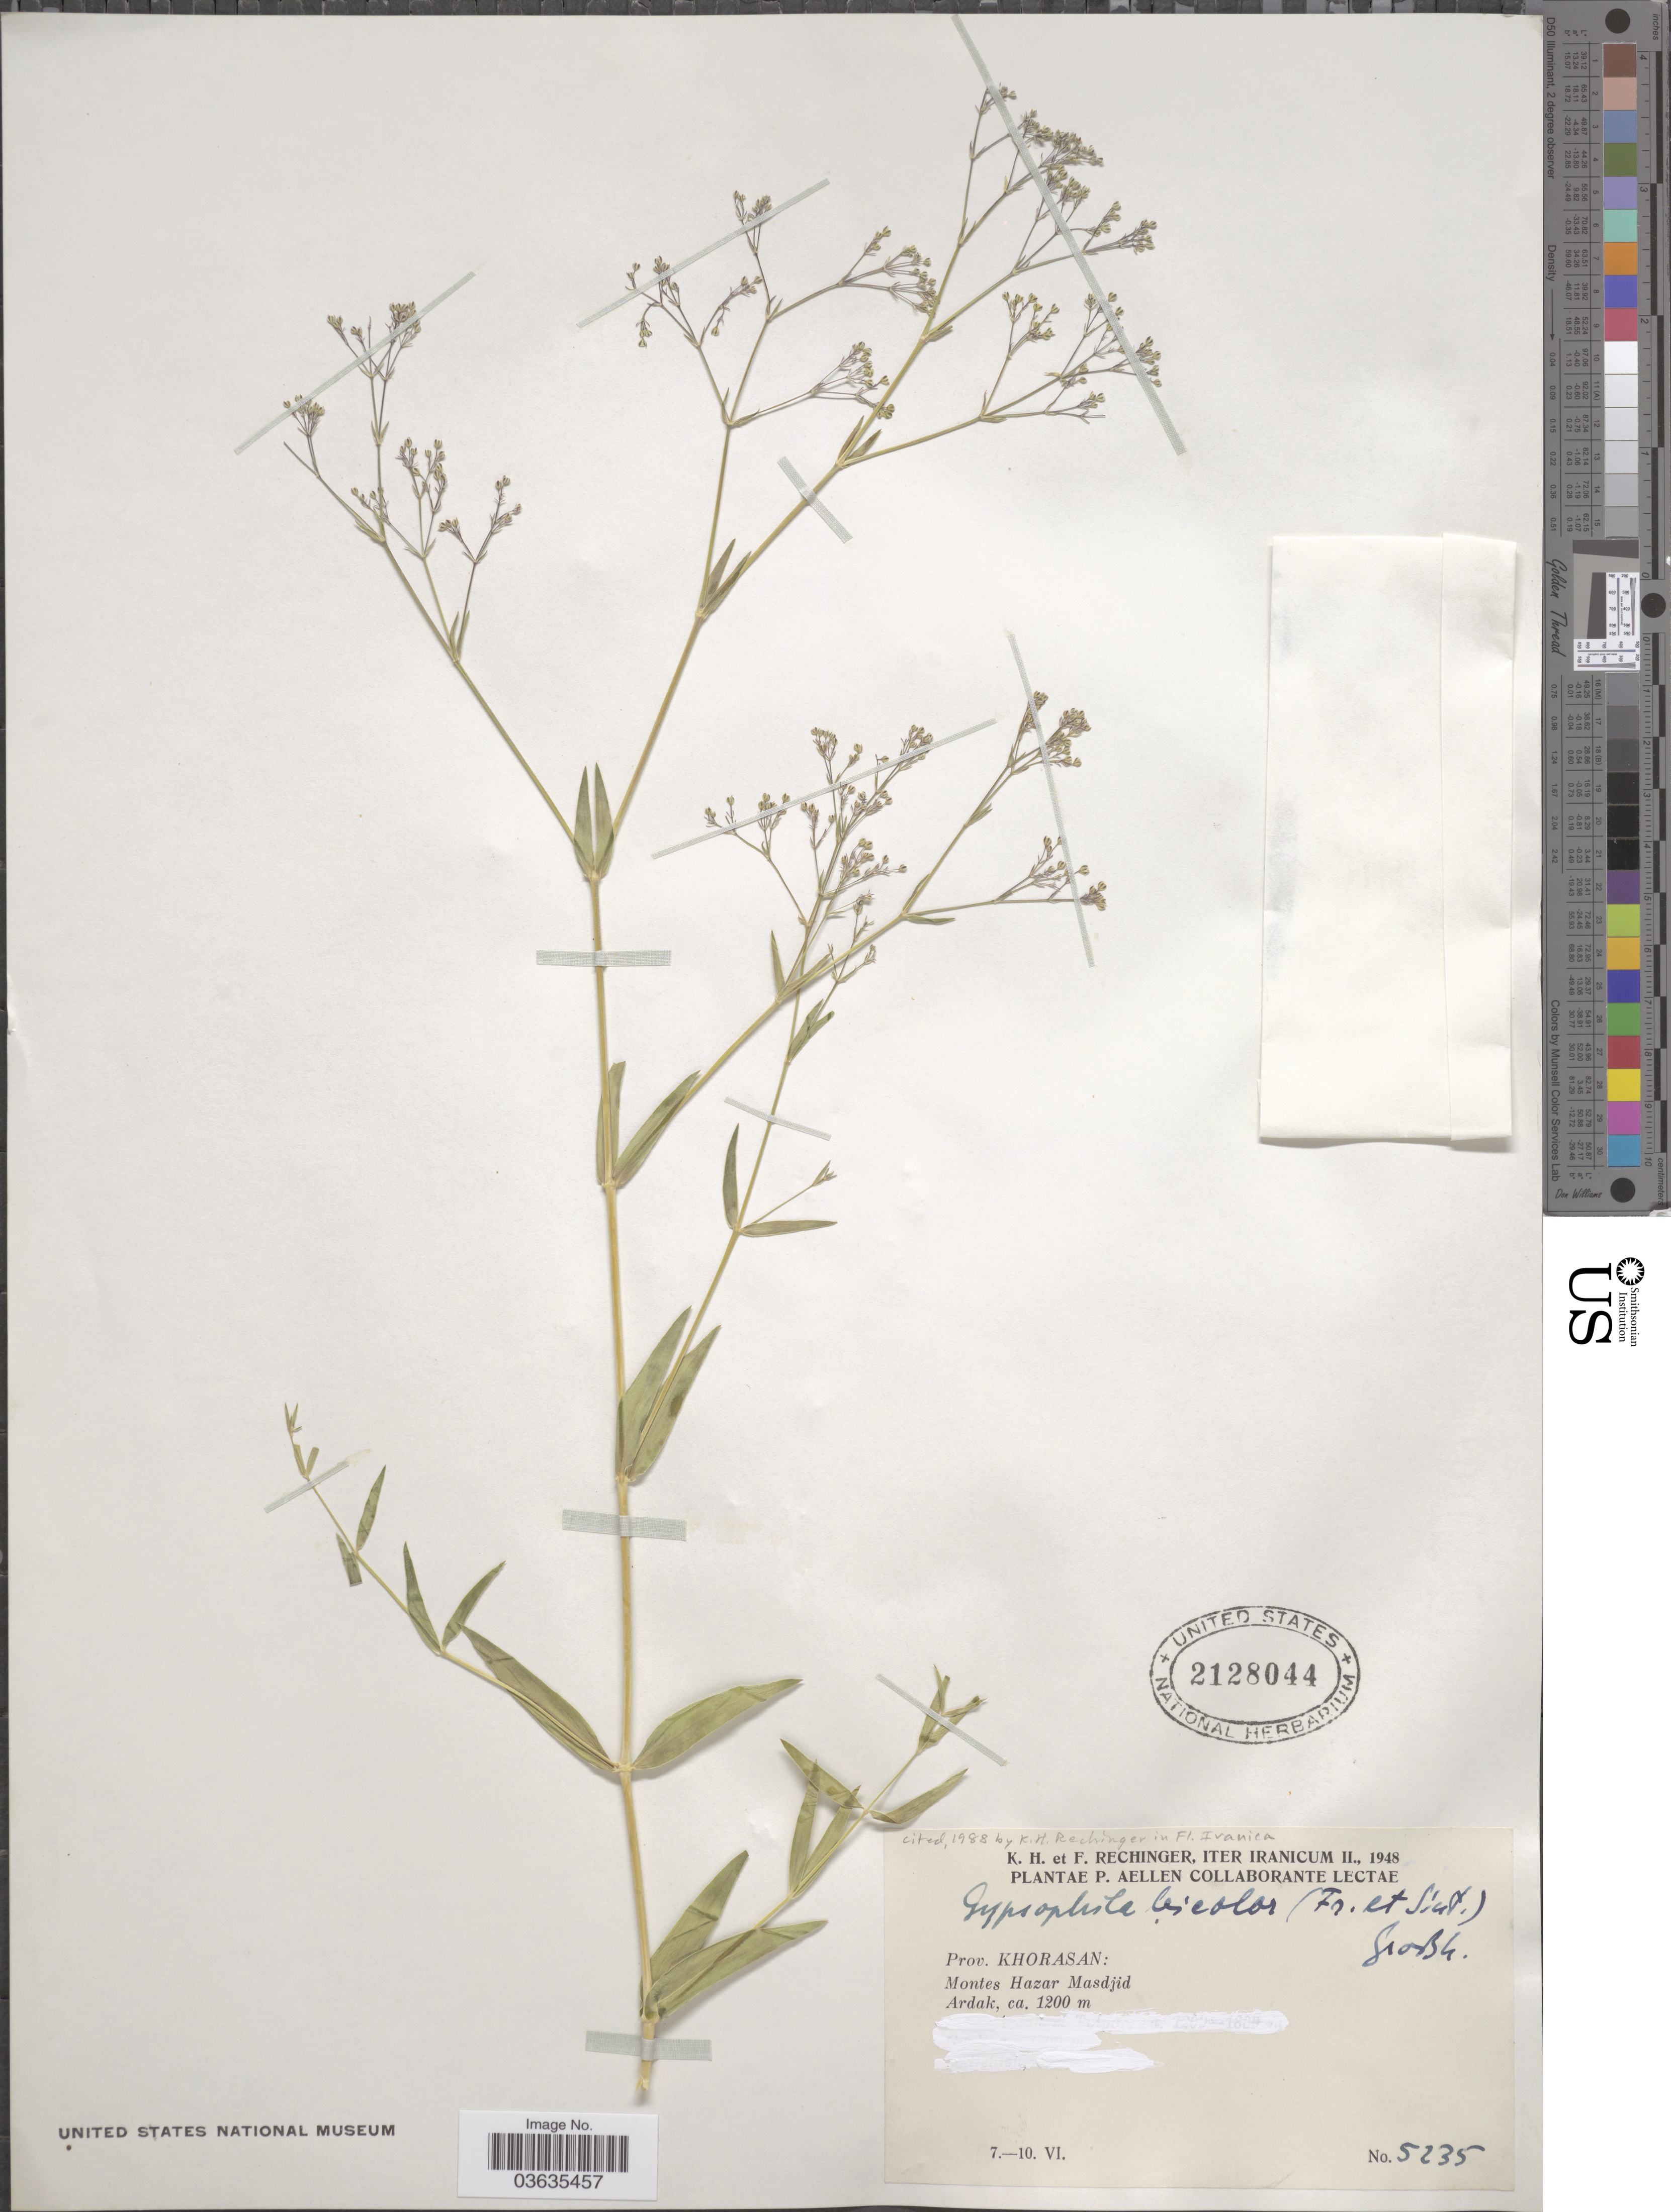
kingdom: Plantae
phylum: Tracheophyta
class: Magnoliopsida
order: Caryophyllales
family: Caryophyllaceae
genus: Gypsophila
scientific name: Gypsophila bicolor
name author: (Freyn & Sint.) Grossh.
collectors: K. H. Rechinger, F. Rechinger & P. Aellen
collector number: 5235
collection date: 1948-06-07/1948-06-10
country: Iran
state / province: Khorasan [obsolete]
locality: Montes Hazar Masdjid. Ardak.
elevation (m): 1200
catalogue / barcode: US 2128044